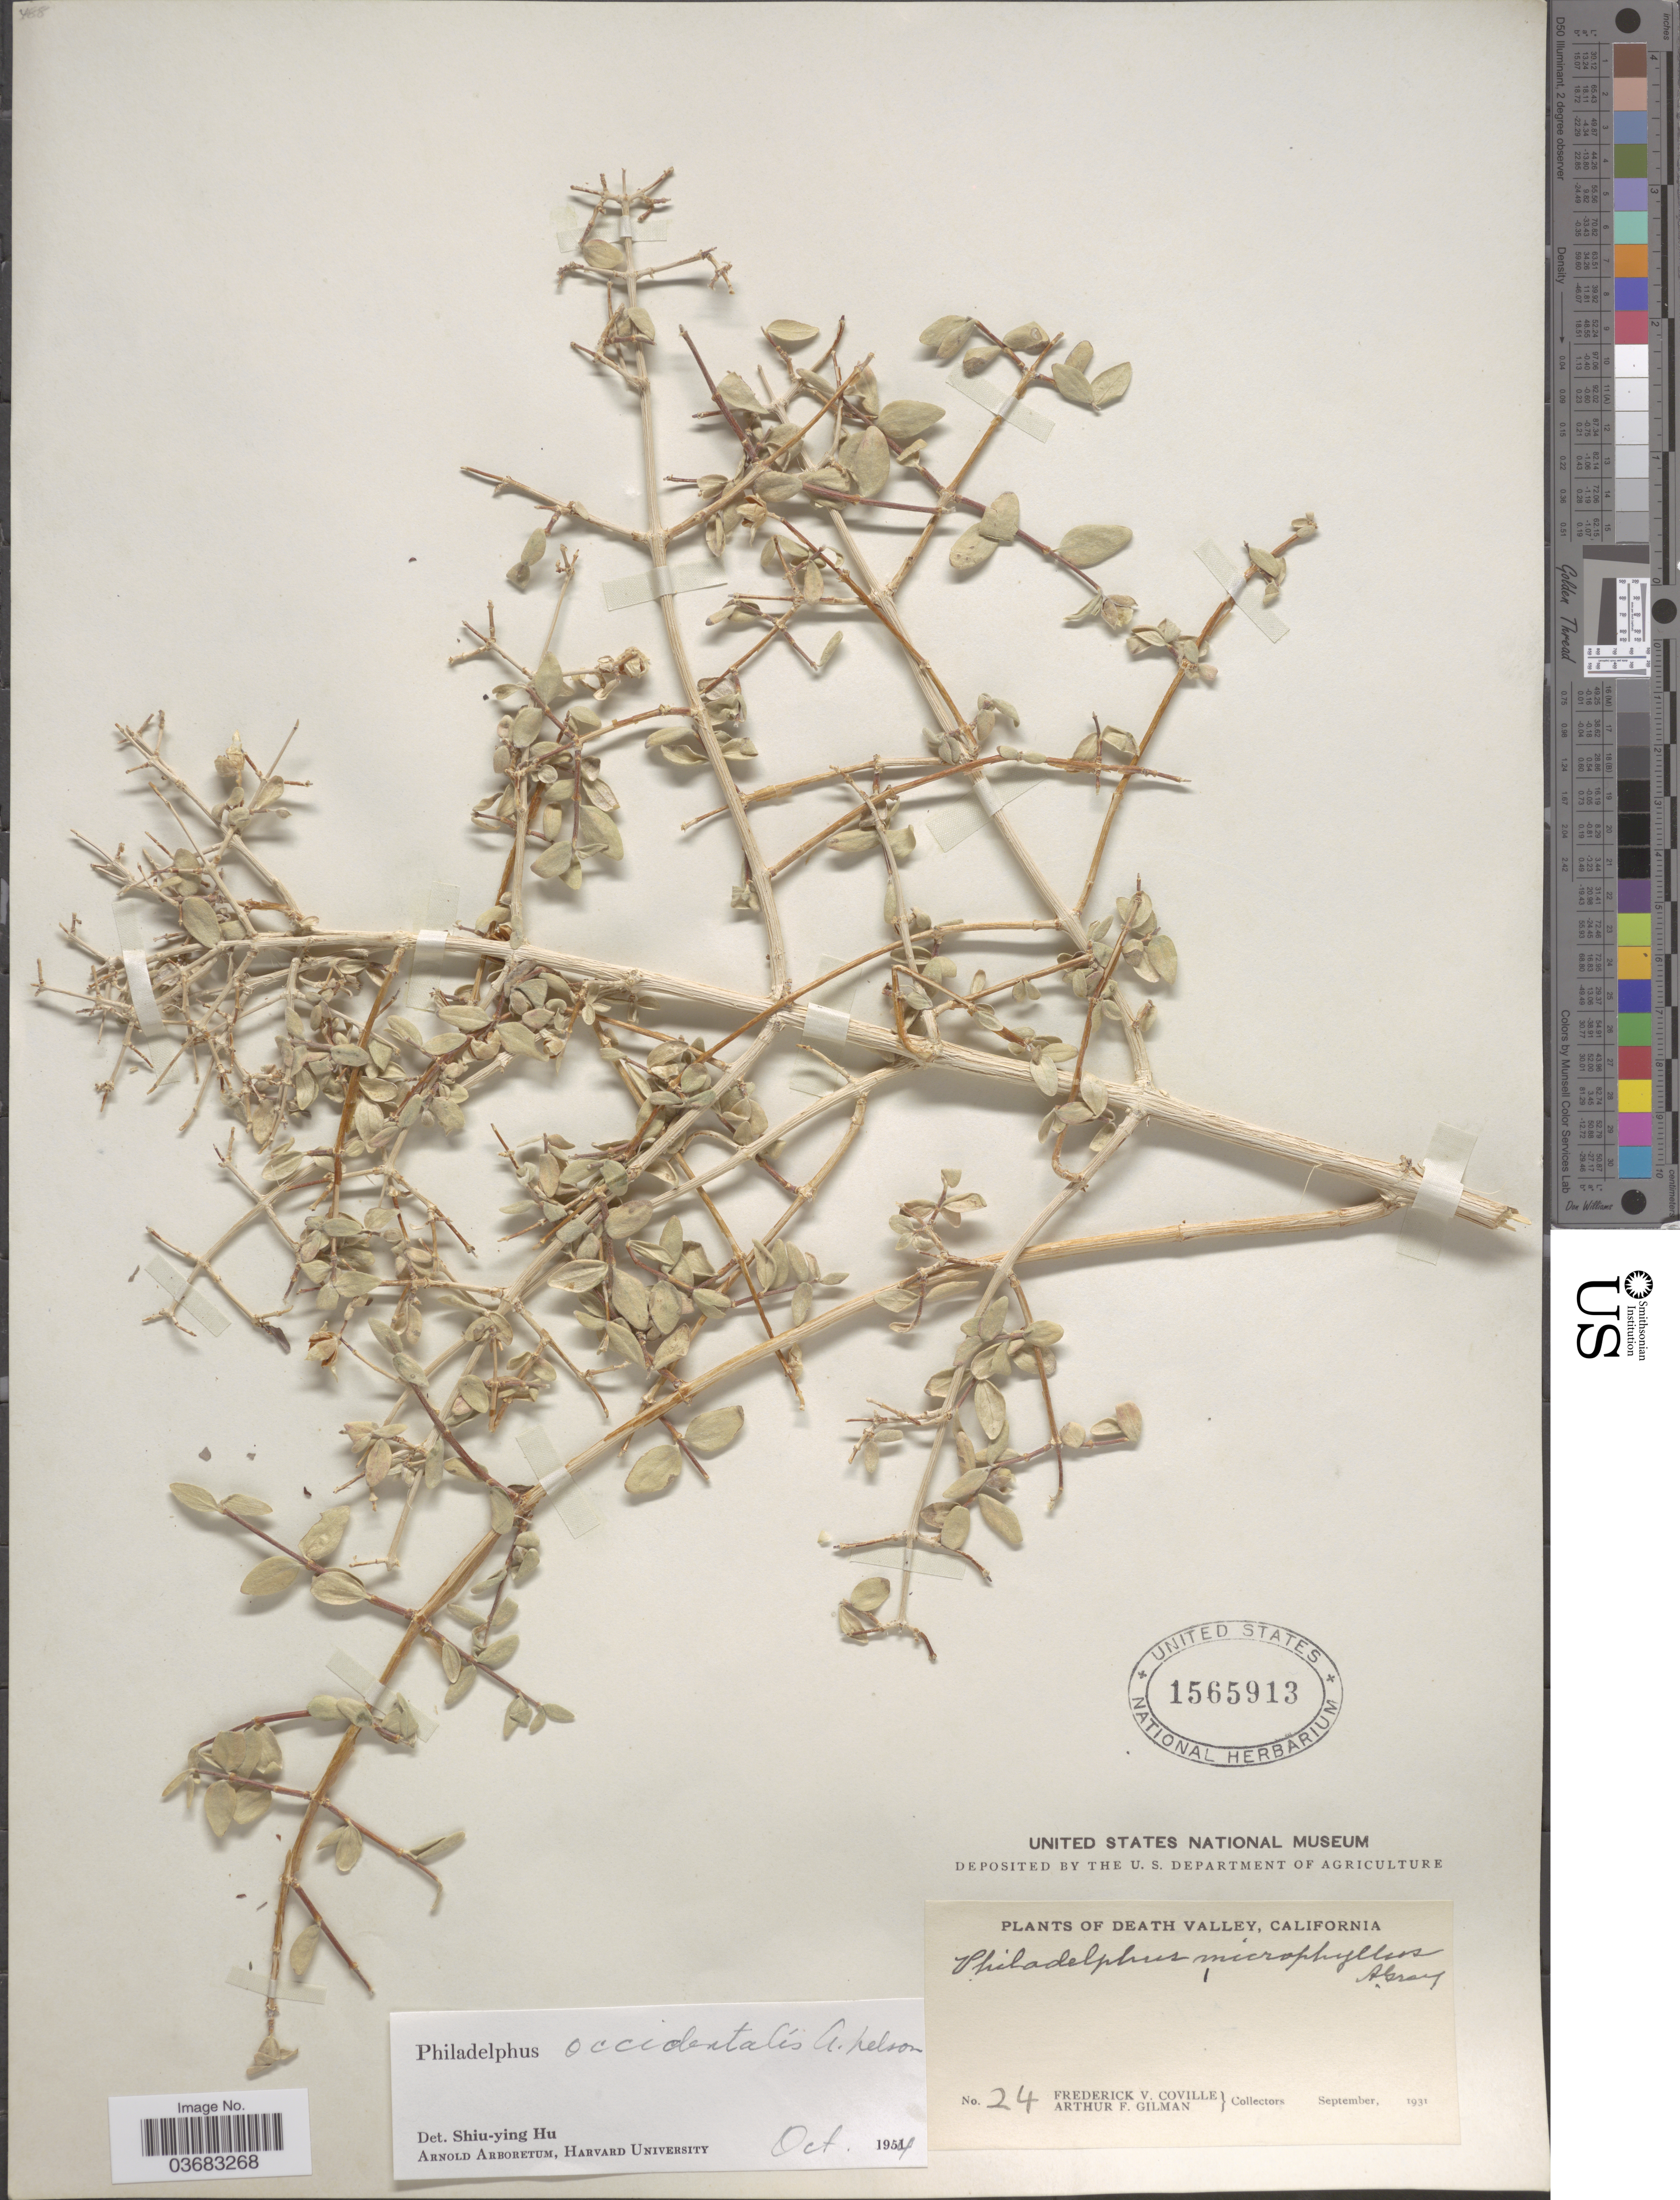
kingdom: Plantae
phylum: Tracheophyta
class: Magnoliopsida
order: Cornales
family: Hydrangeaceae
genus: Philadelphus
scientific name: Philadelphus occidentalis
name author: A. Nelson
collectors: F. V. Coville & A. Gilman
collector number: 24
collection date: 1931-09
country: United States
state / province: California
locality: Death Valley.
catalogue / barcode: US 1565913